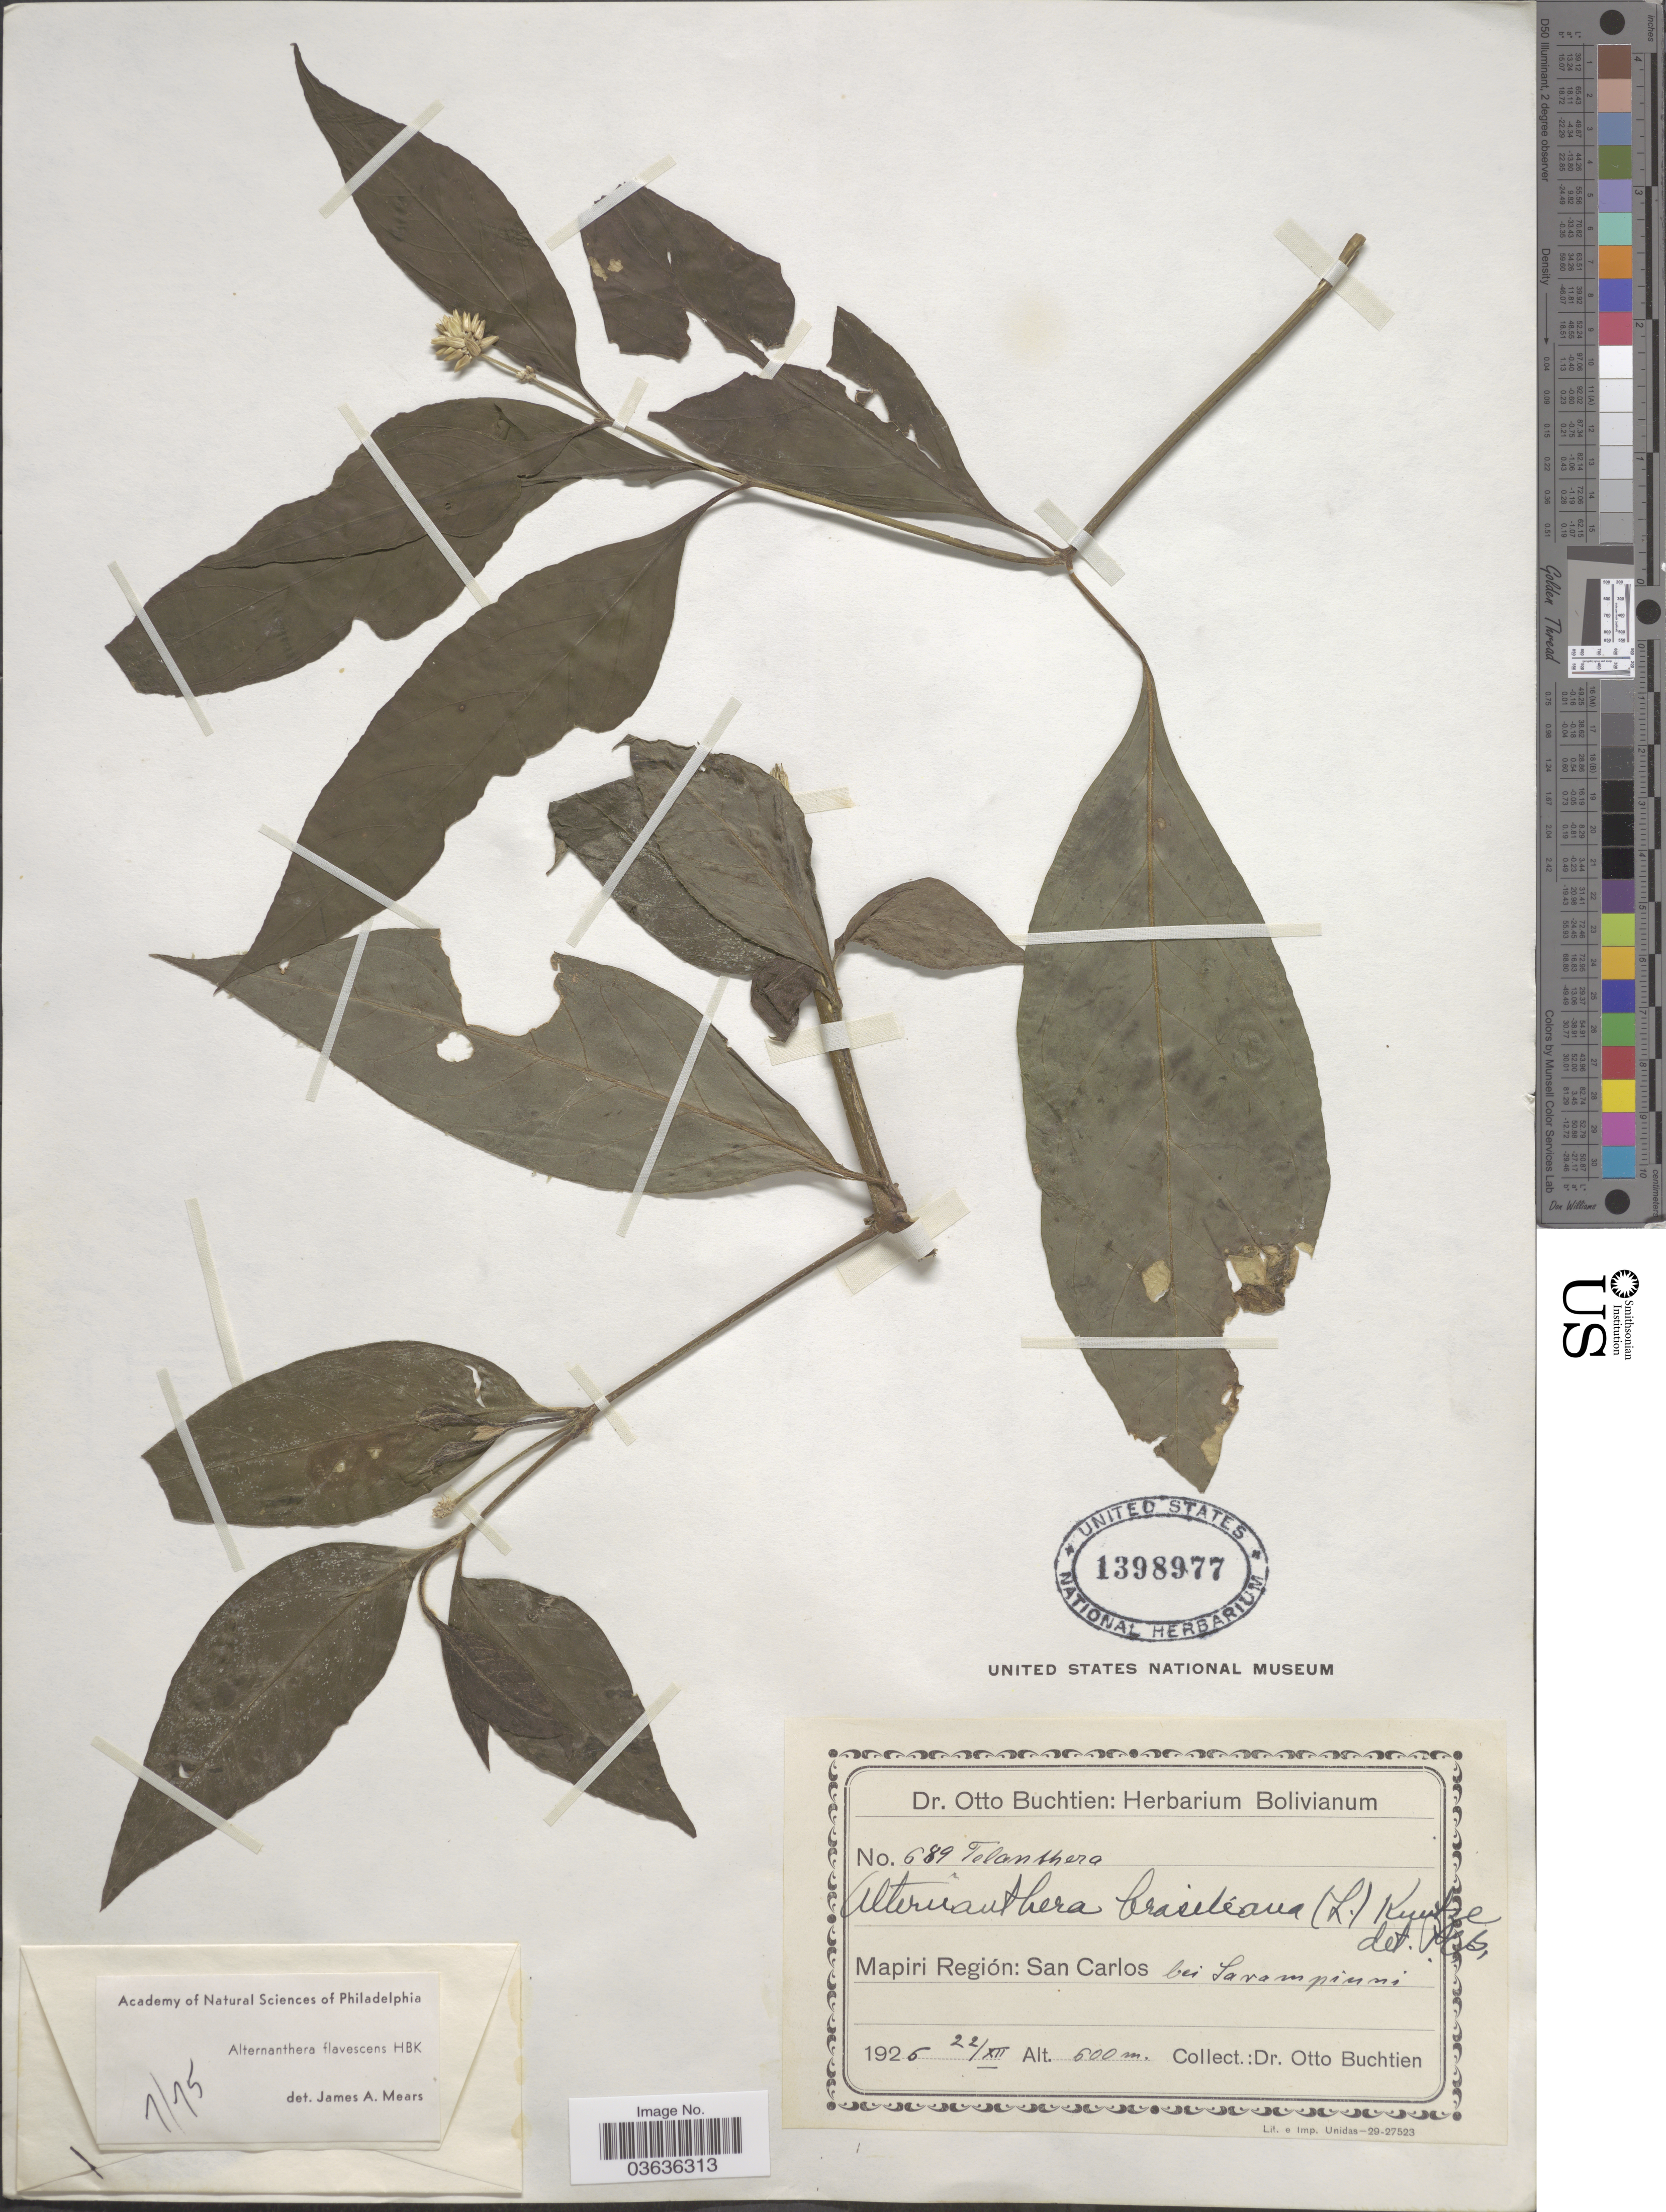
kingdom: Plantae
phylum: Tracheophyta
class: Magnoliopsida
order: Caryophyllales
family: Amaranthaceae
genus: Alternanthera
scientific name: Alternanthera flavescens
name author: Kunth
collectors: O. Buchtien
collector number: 689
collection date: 1926-12-22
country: Bolivia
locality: Mapiri Región: San Carlos bei Sarampiuni.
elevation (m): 600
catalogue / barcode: US 1398977